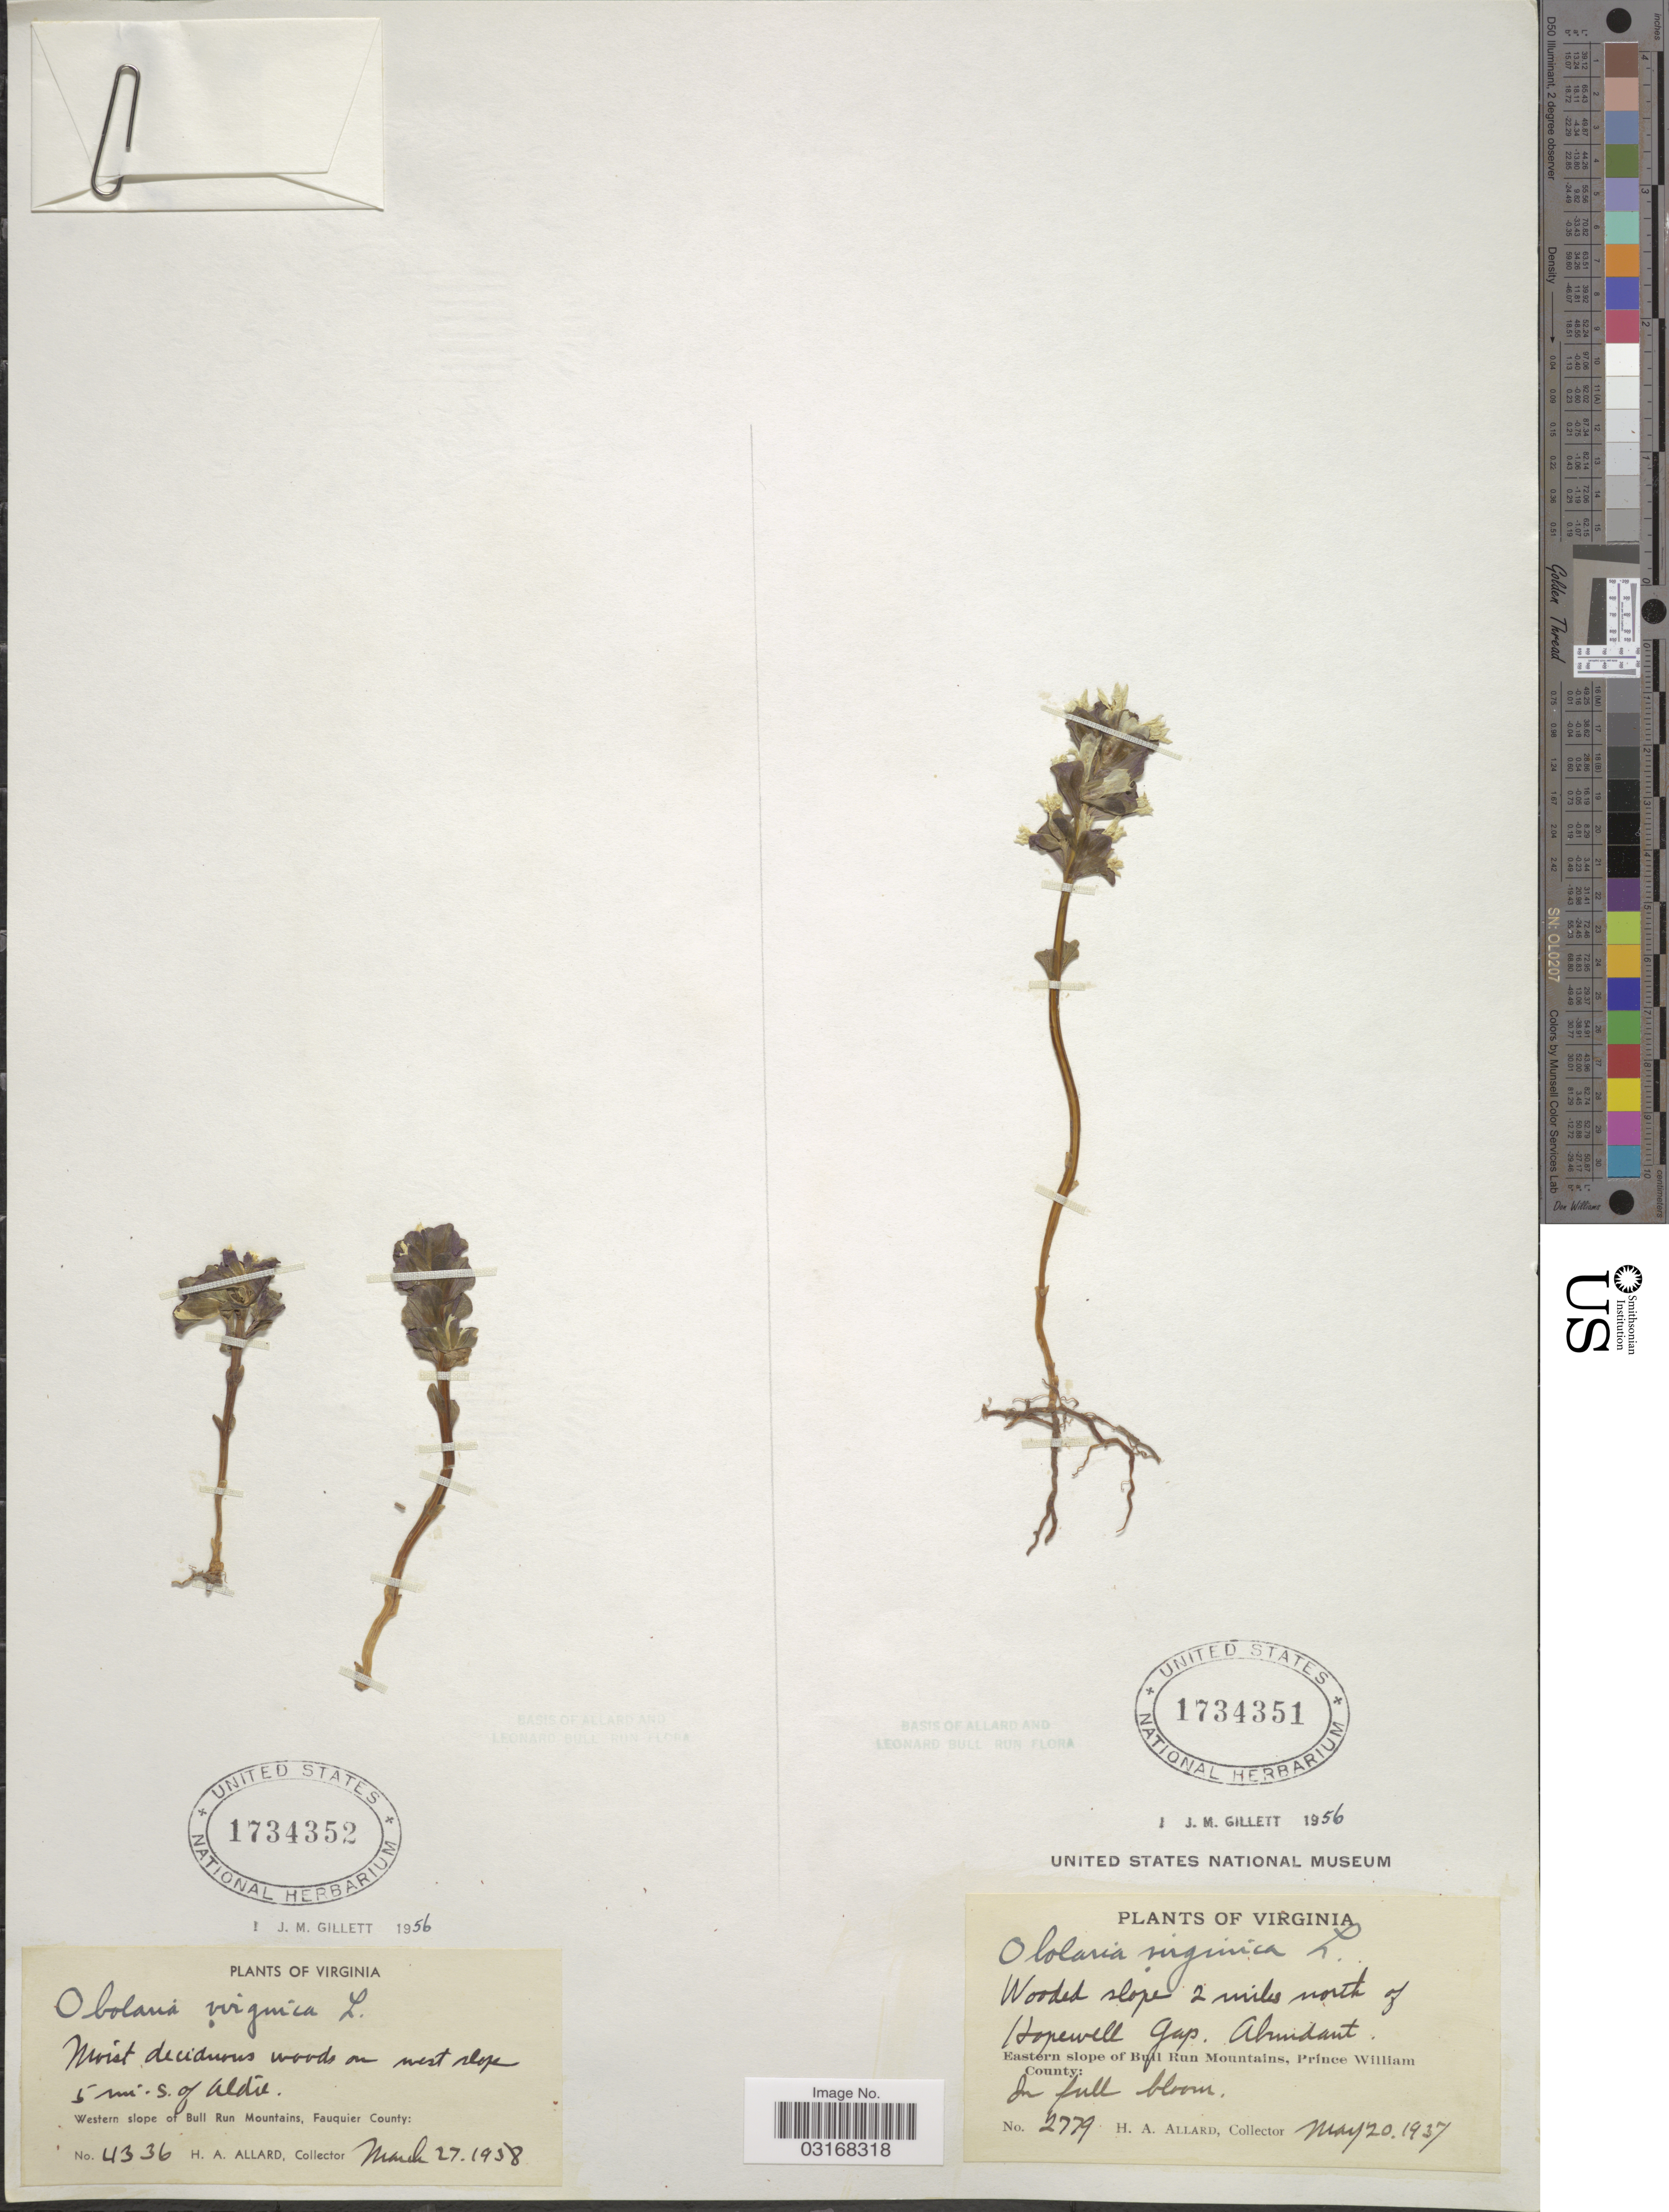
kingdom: Plantae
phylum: Tracheophyta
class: Magnoliopsida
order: Gentianales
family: Gentianaceae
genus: Obolaria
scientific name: Obolaria virginica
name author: L.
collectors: H. A. Allard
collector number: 2779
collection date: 1937-05-20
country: United States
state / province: Virginia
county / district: Prince Wiliam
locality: Wooded slope 2 miles north of Hopewell Gap. Eastern slope of Bull Run Mountains, Prince William County.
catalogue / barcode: US 1734351-2